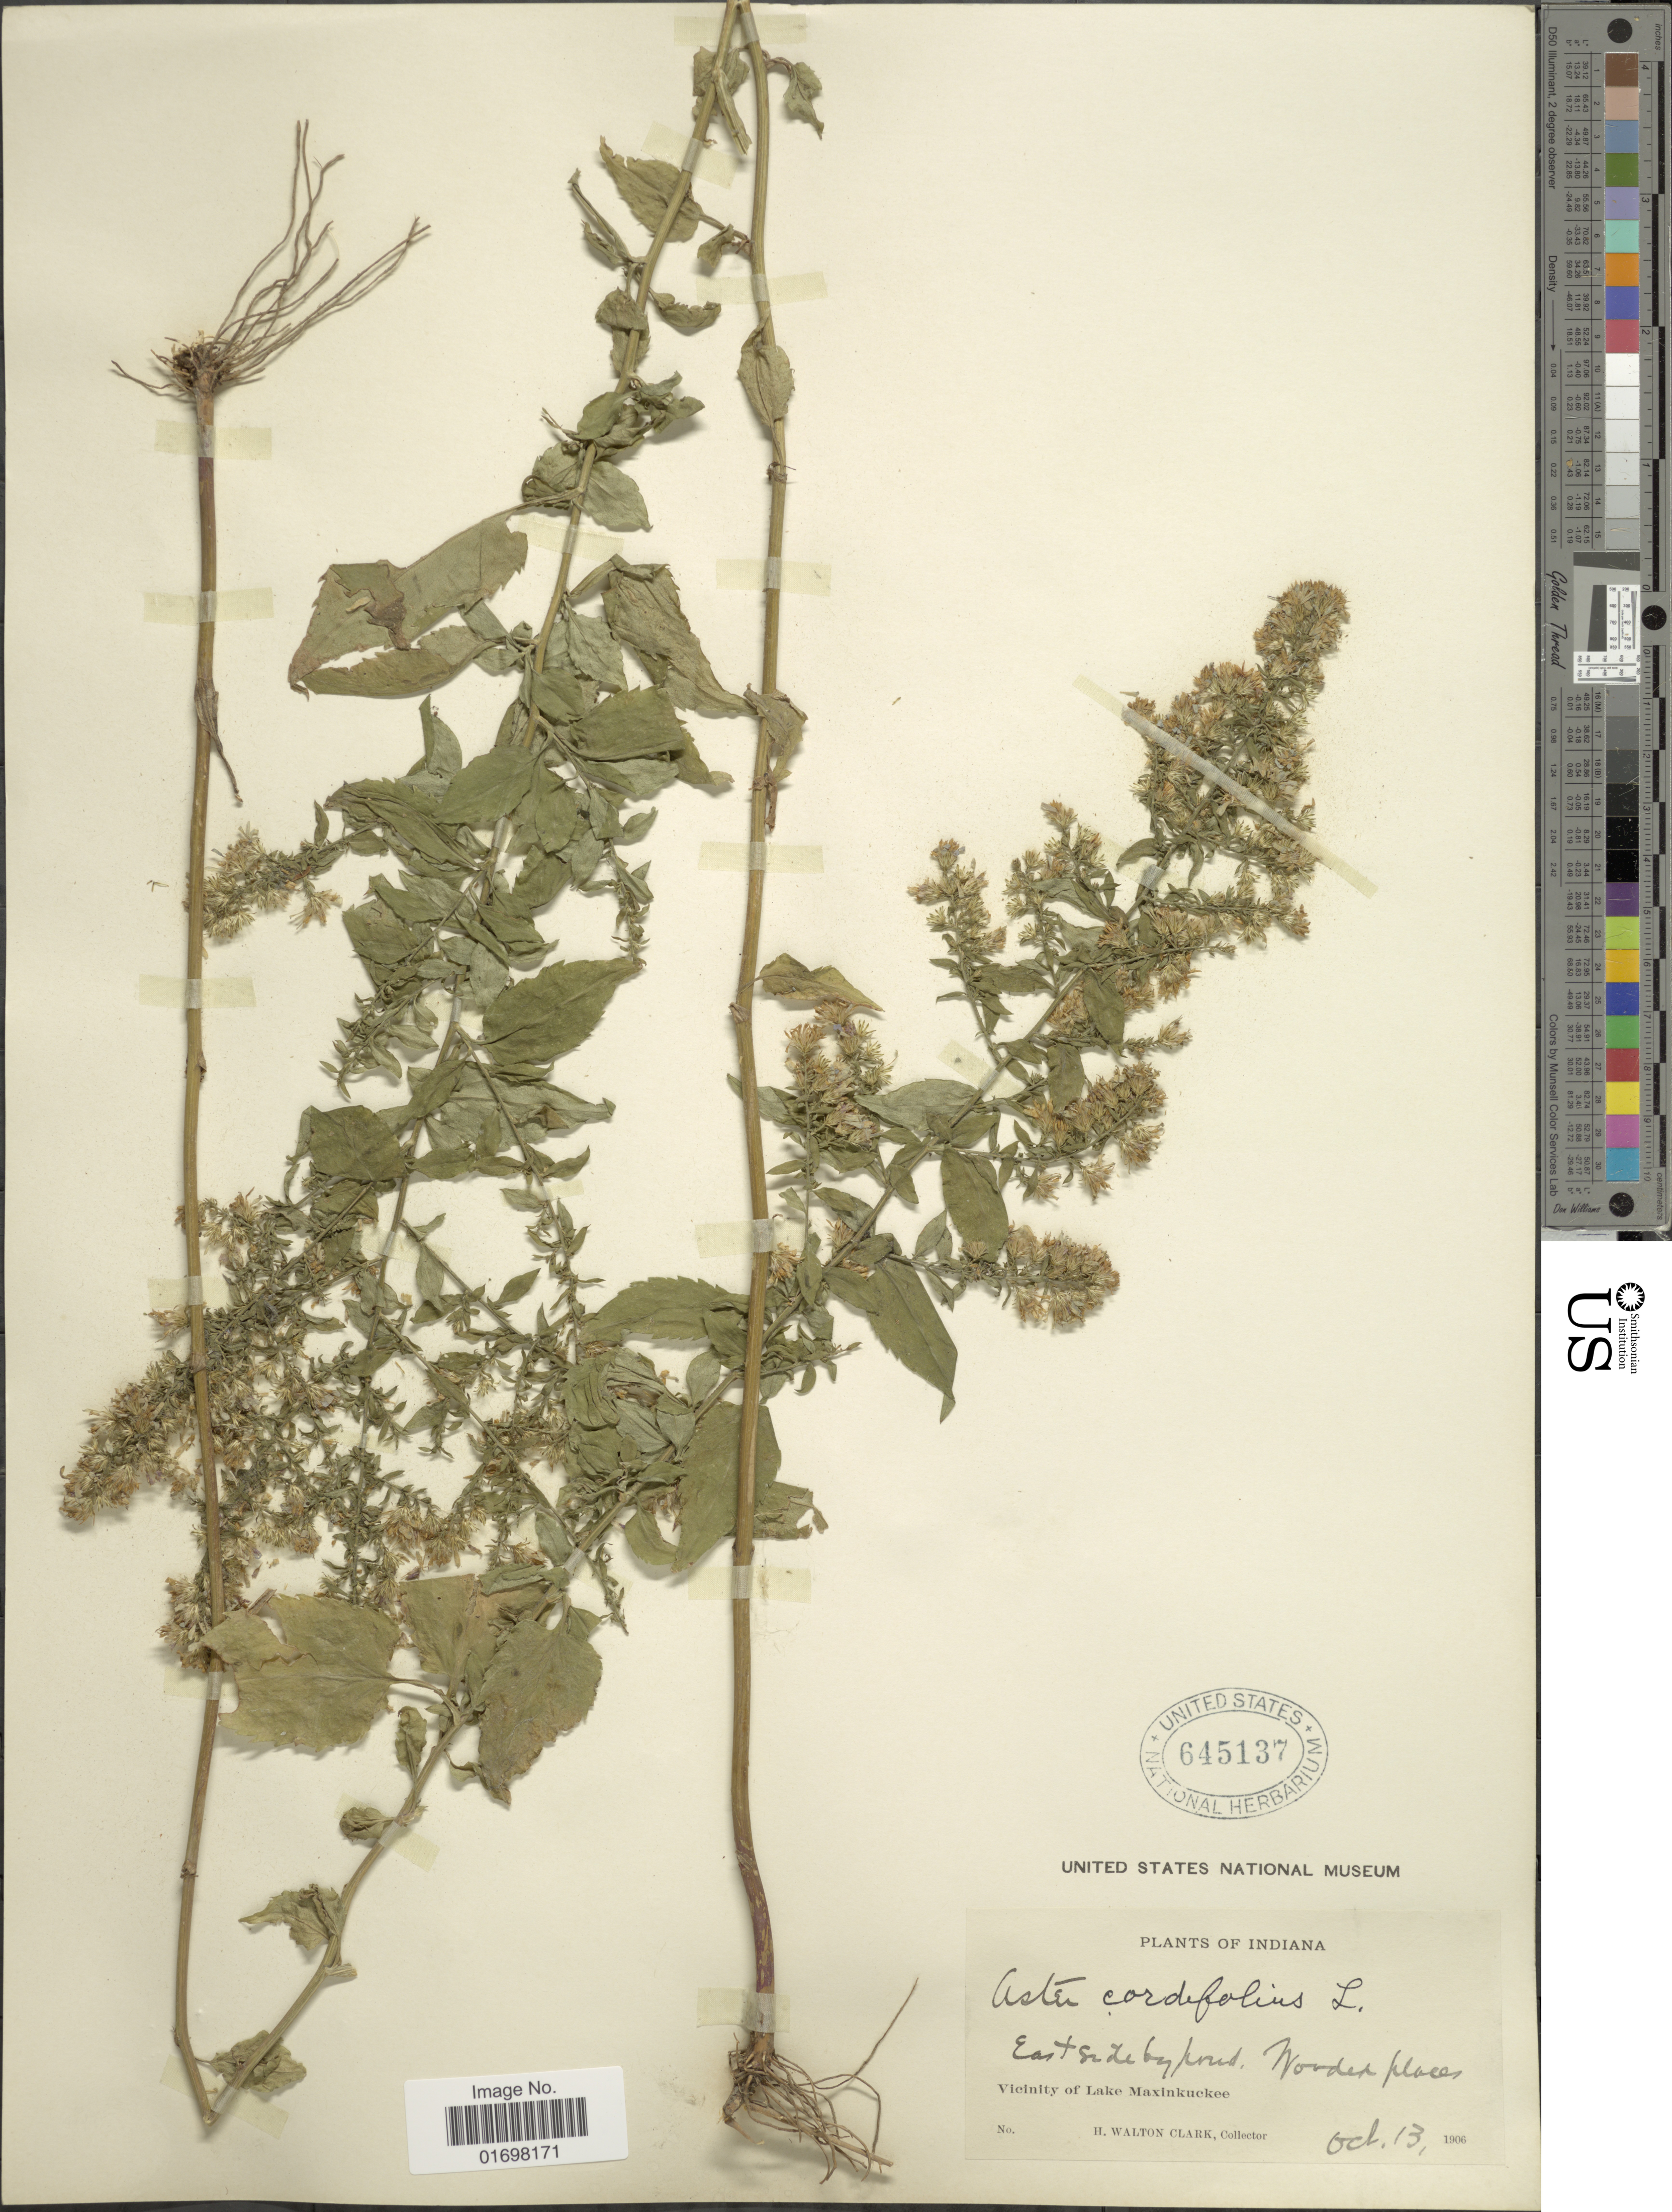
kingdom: Plantae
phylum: Tracheophyta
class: Magnoliopsida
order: Asterales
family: Asteraceae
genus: Symphyotrichum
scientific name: Symphyotrichum cordifolium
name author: (L.) G.L. Nesom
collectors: H. W. Clark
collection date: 1906-10-13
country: United States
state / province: Indiana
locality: East side by Pond. Vicinity of Lake Maxinkuckee.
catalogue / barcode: US 645137